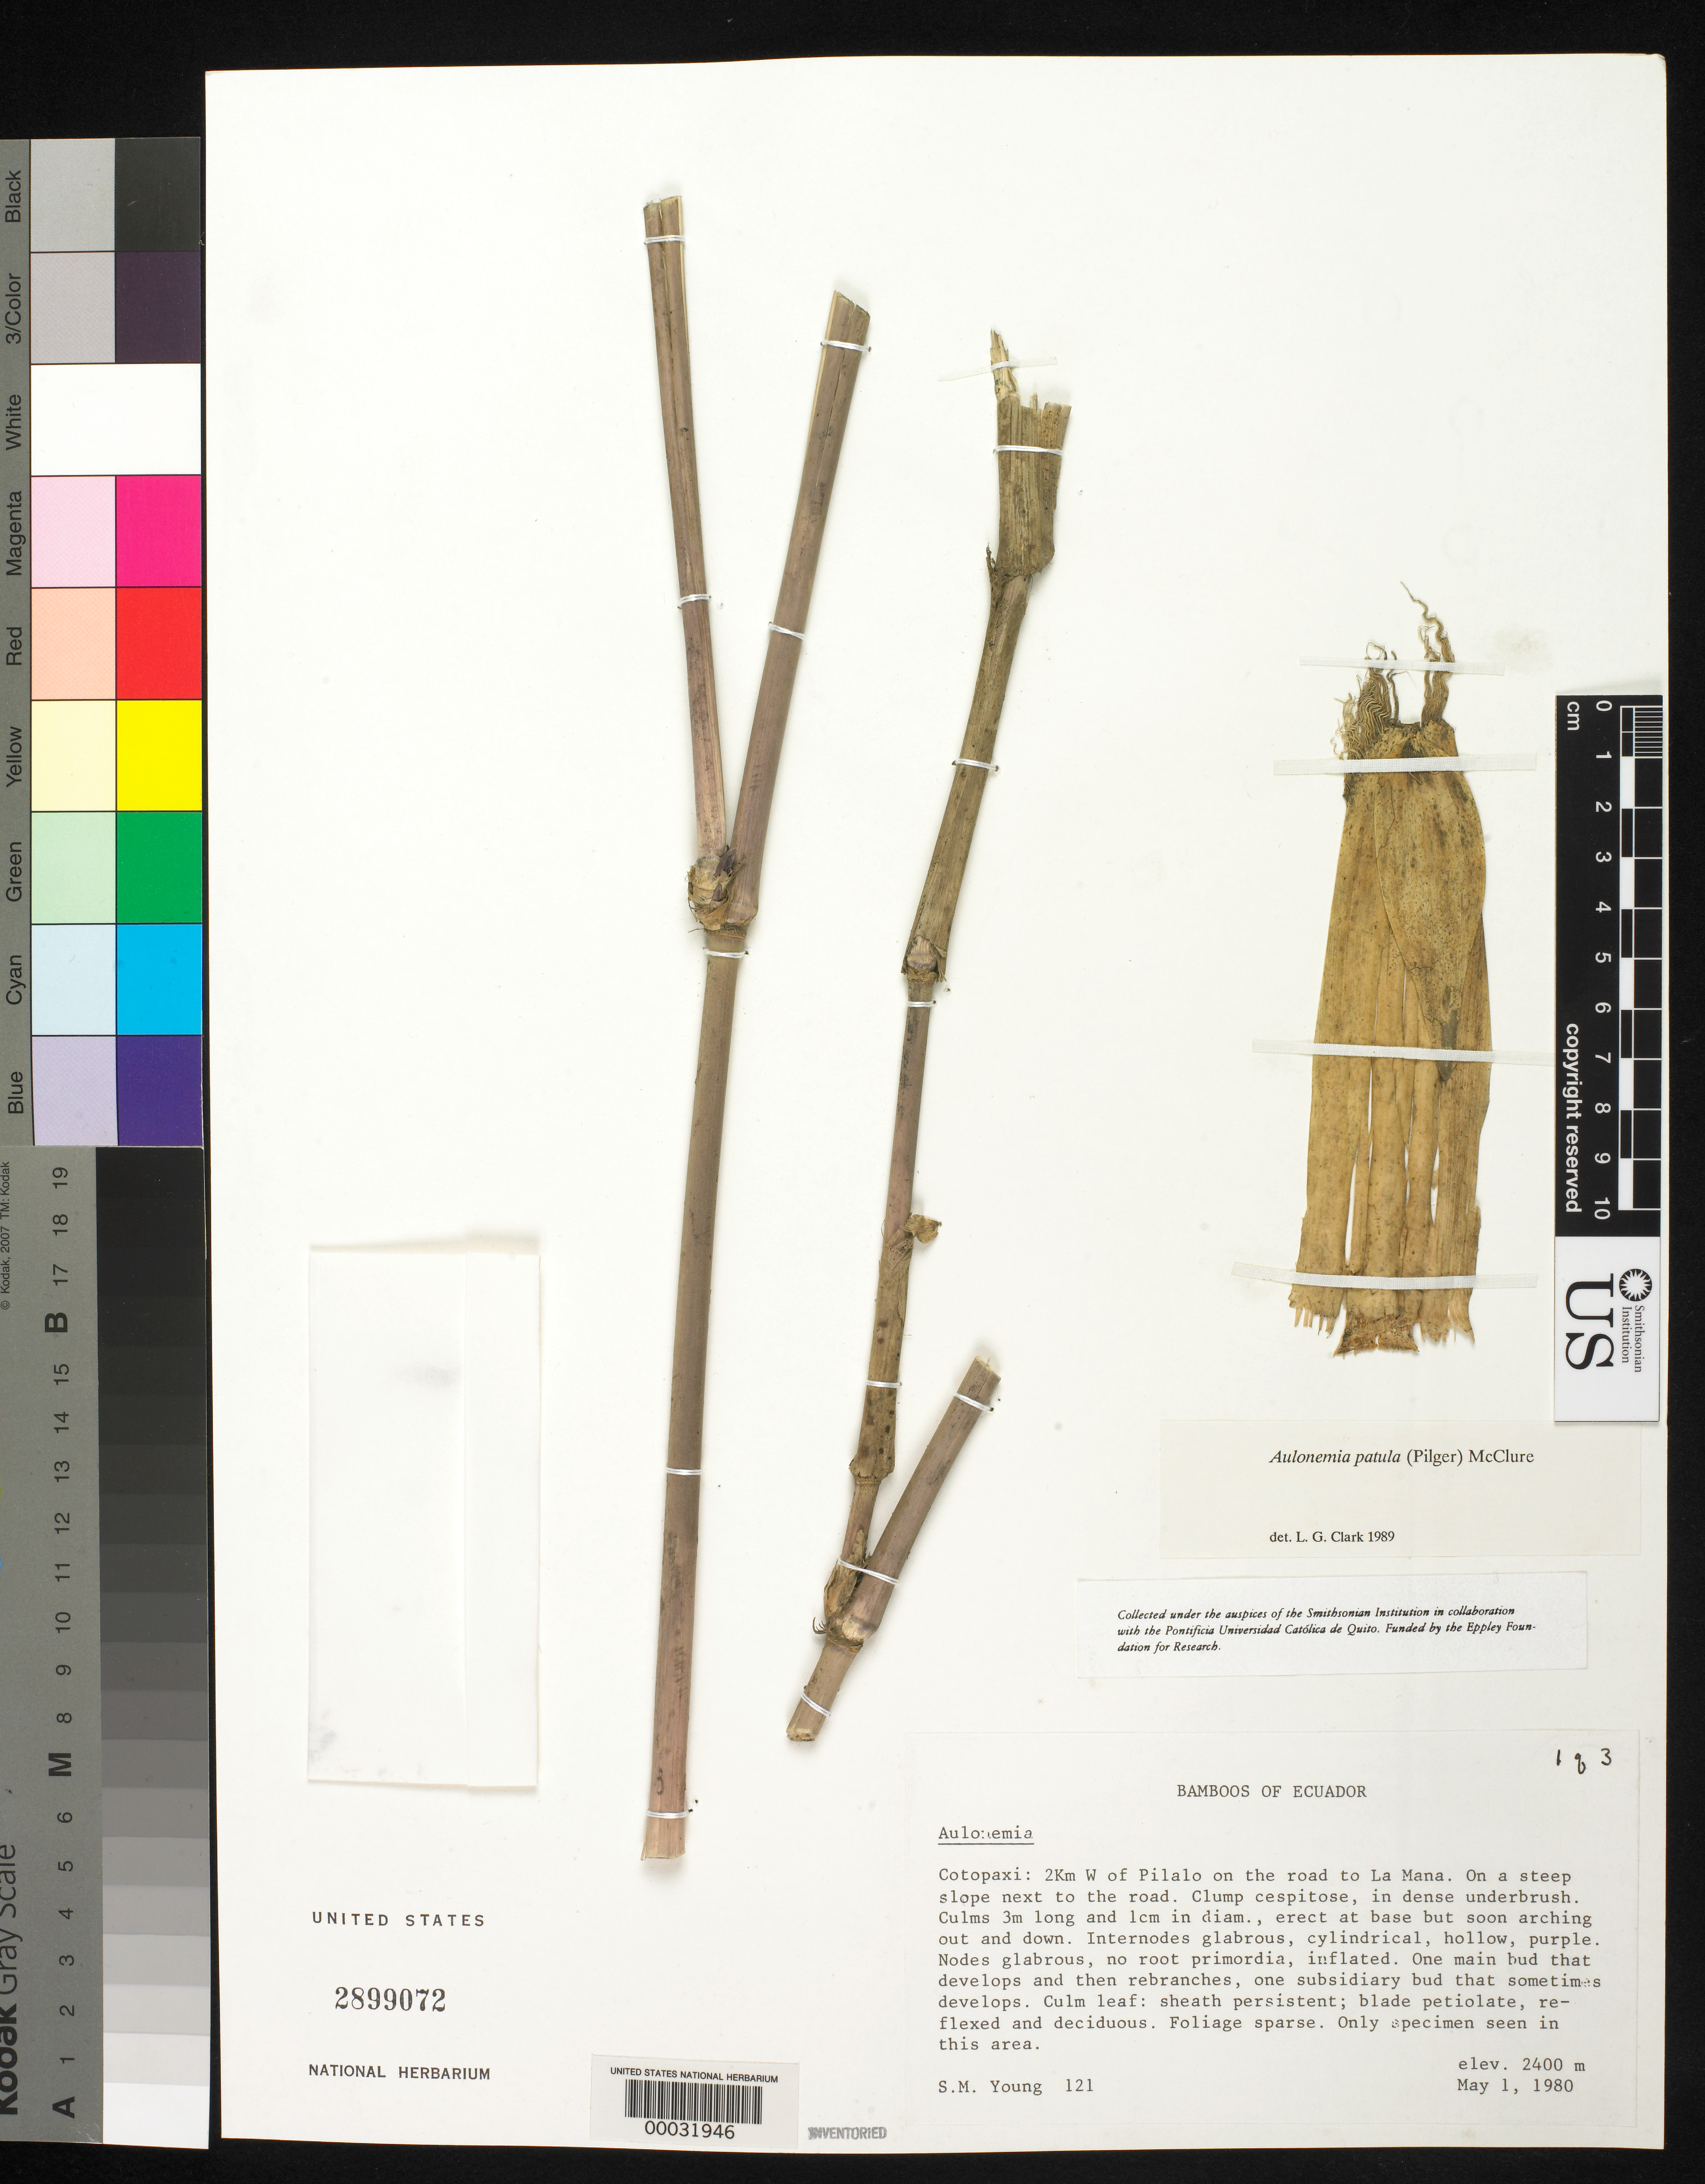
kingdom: Plantae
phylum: Tracheophyta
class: Liliopsida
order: Poales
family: Poaceae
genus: Aulonemia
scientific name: Aulonemia patula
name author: (Pilg.) McClure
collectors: S. Young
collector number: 121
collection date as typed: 01 May 1980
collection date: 1980-05-01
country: Ecuador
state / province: Cotopaxi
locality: Pilalo, la Mana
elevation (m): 2400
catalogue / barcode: US 2899072